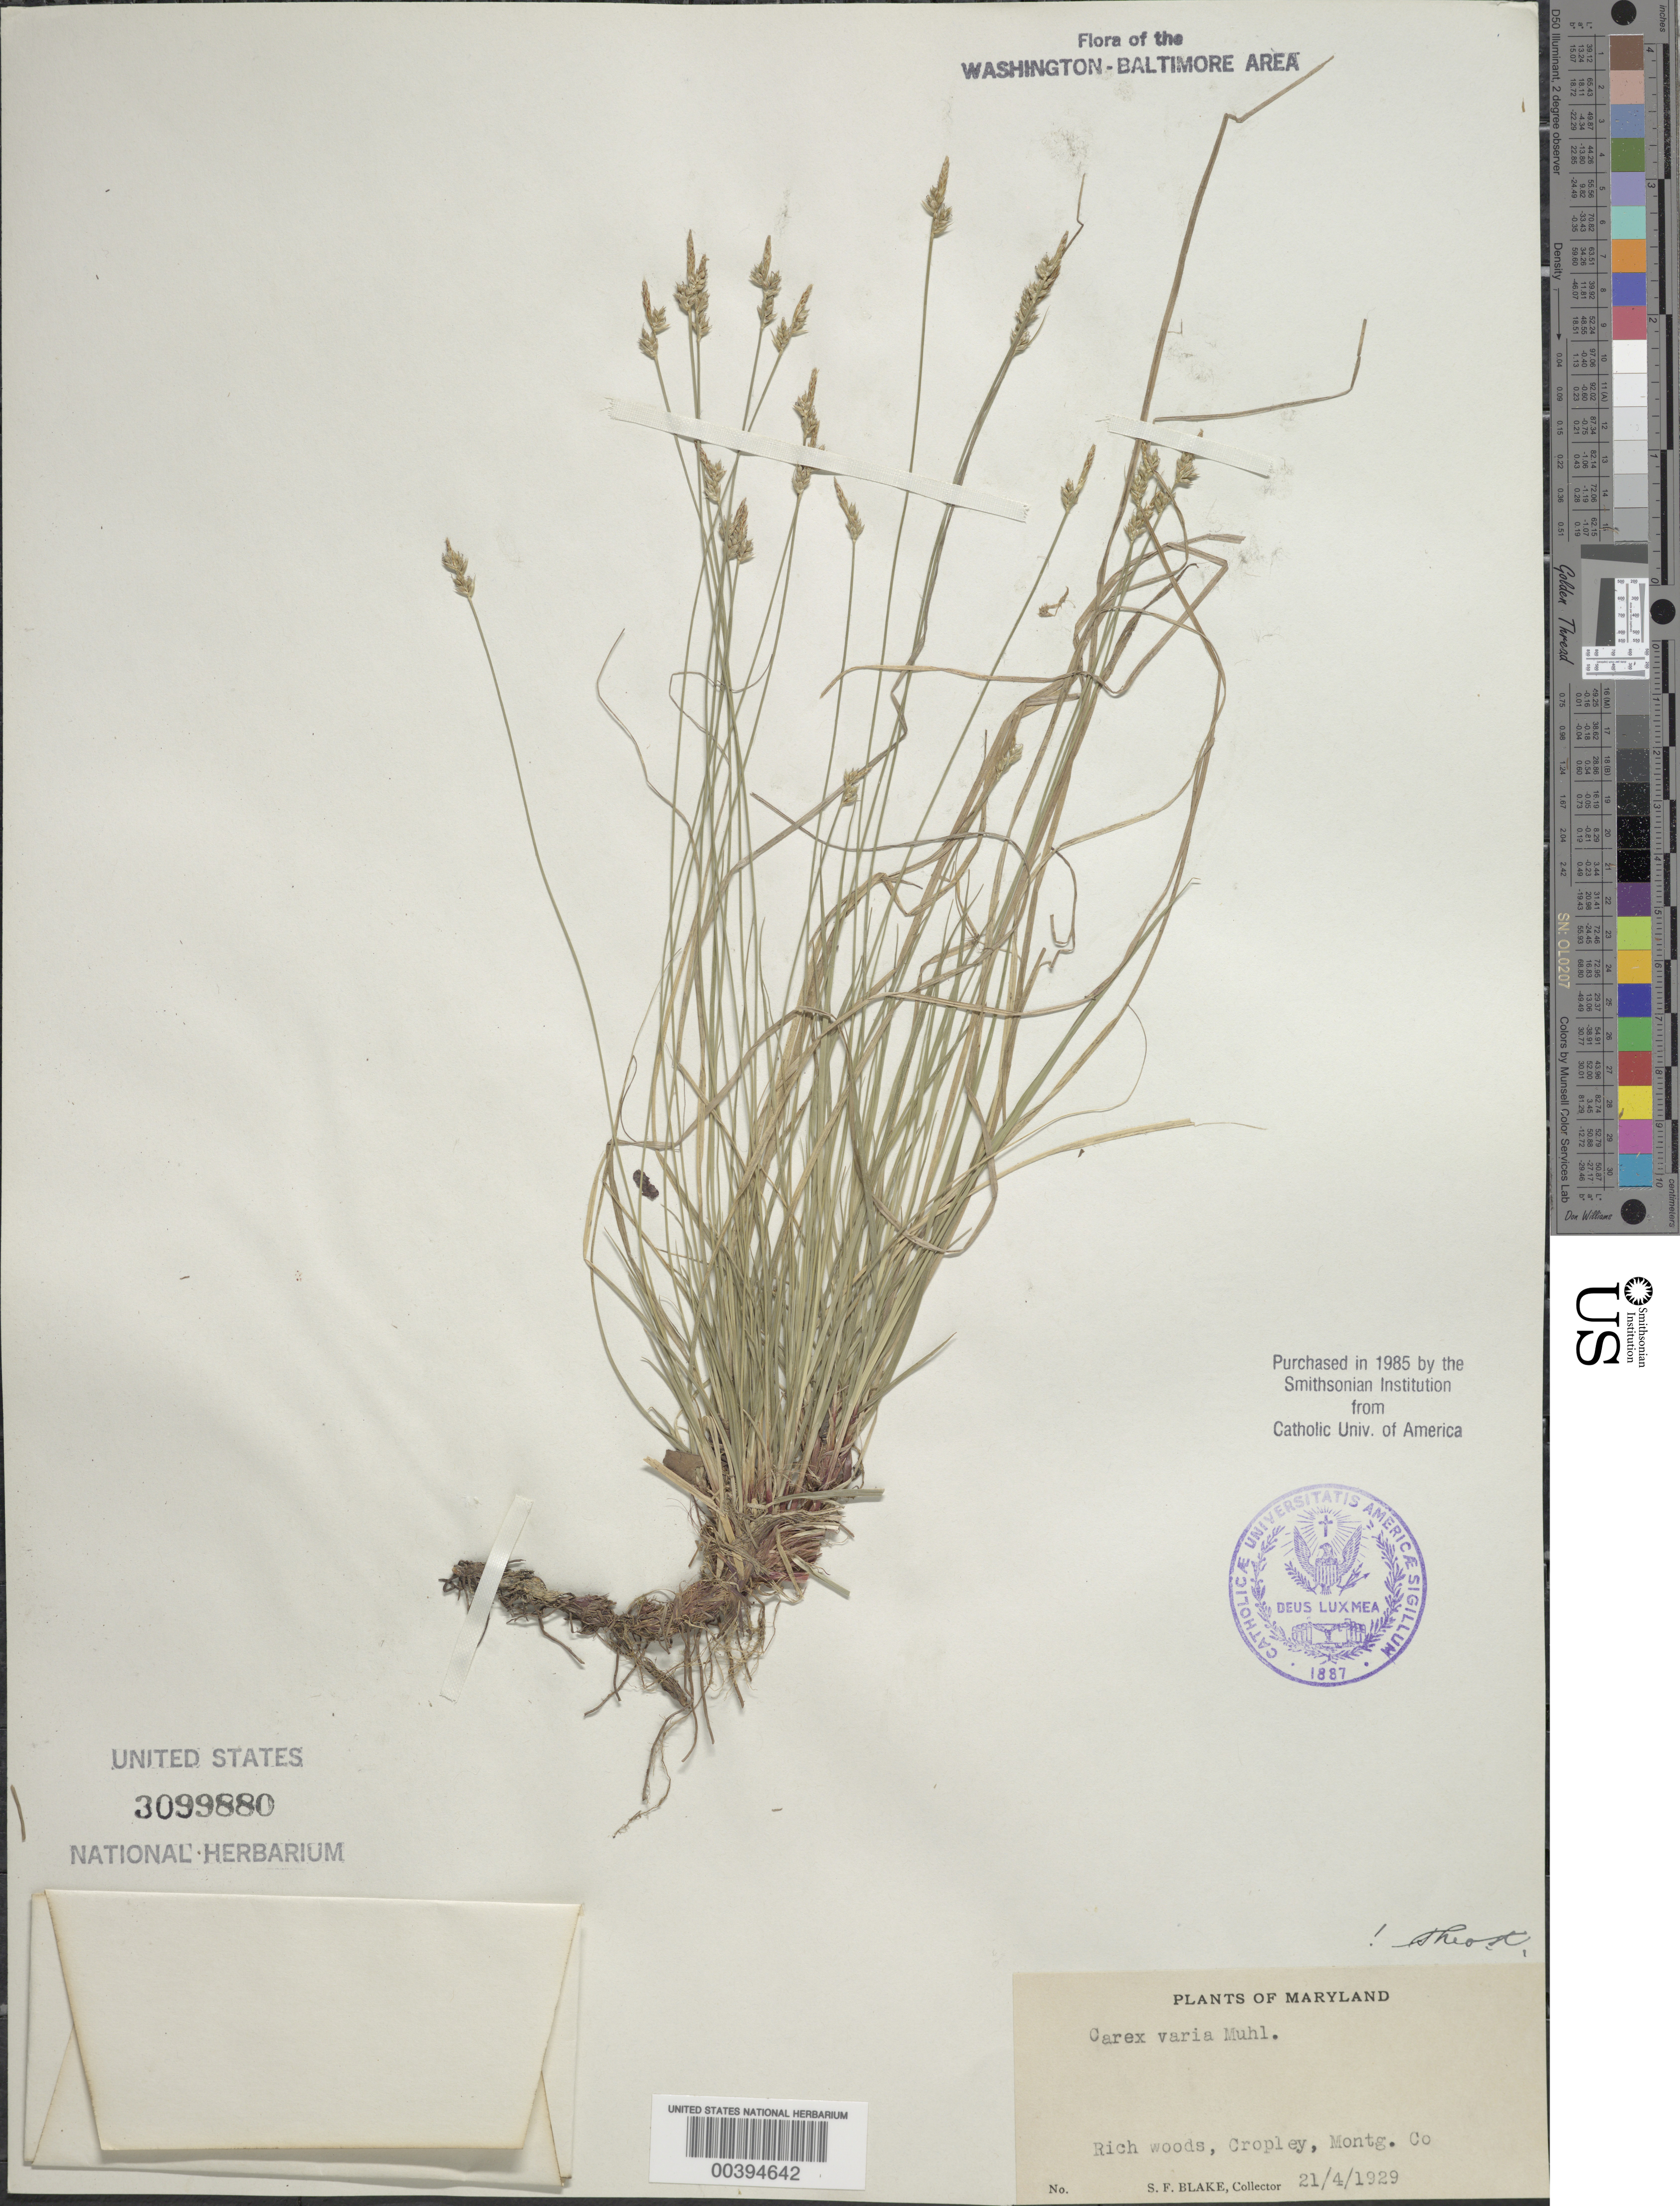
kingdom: Plantae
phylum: Tracheophyta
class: Liliopsida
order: Poales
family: Cyperaceae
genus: Carex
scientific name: Carex albicans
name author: Willd. ex Spreng.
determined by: Shetler, Stanwyn G., (US), NMNH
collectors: S. Blake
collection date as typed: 21 Apr 1929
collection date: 1929-04-21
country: United States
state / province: Maryland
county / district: Montgomery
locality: Cropley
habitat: Rich woods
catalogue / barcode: US 3099880